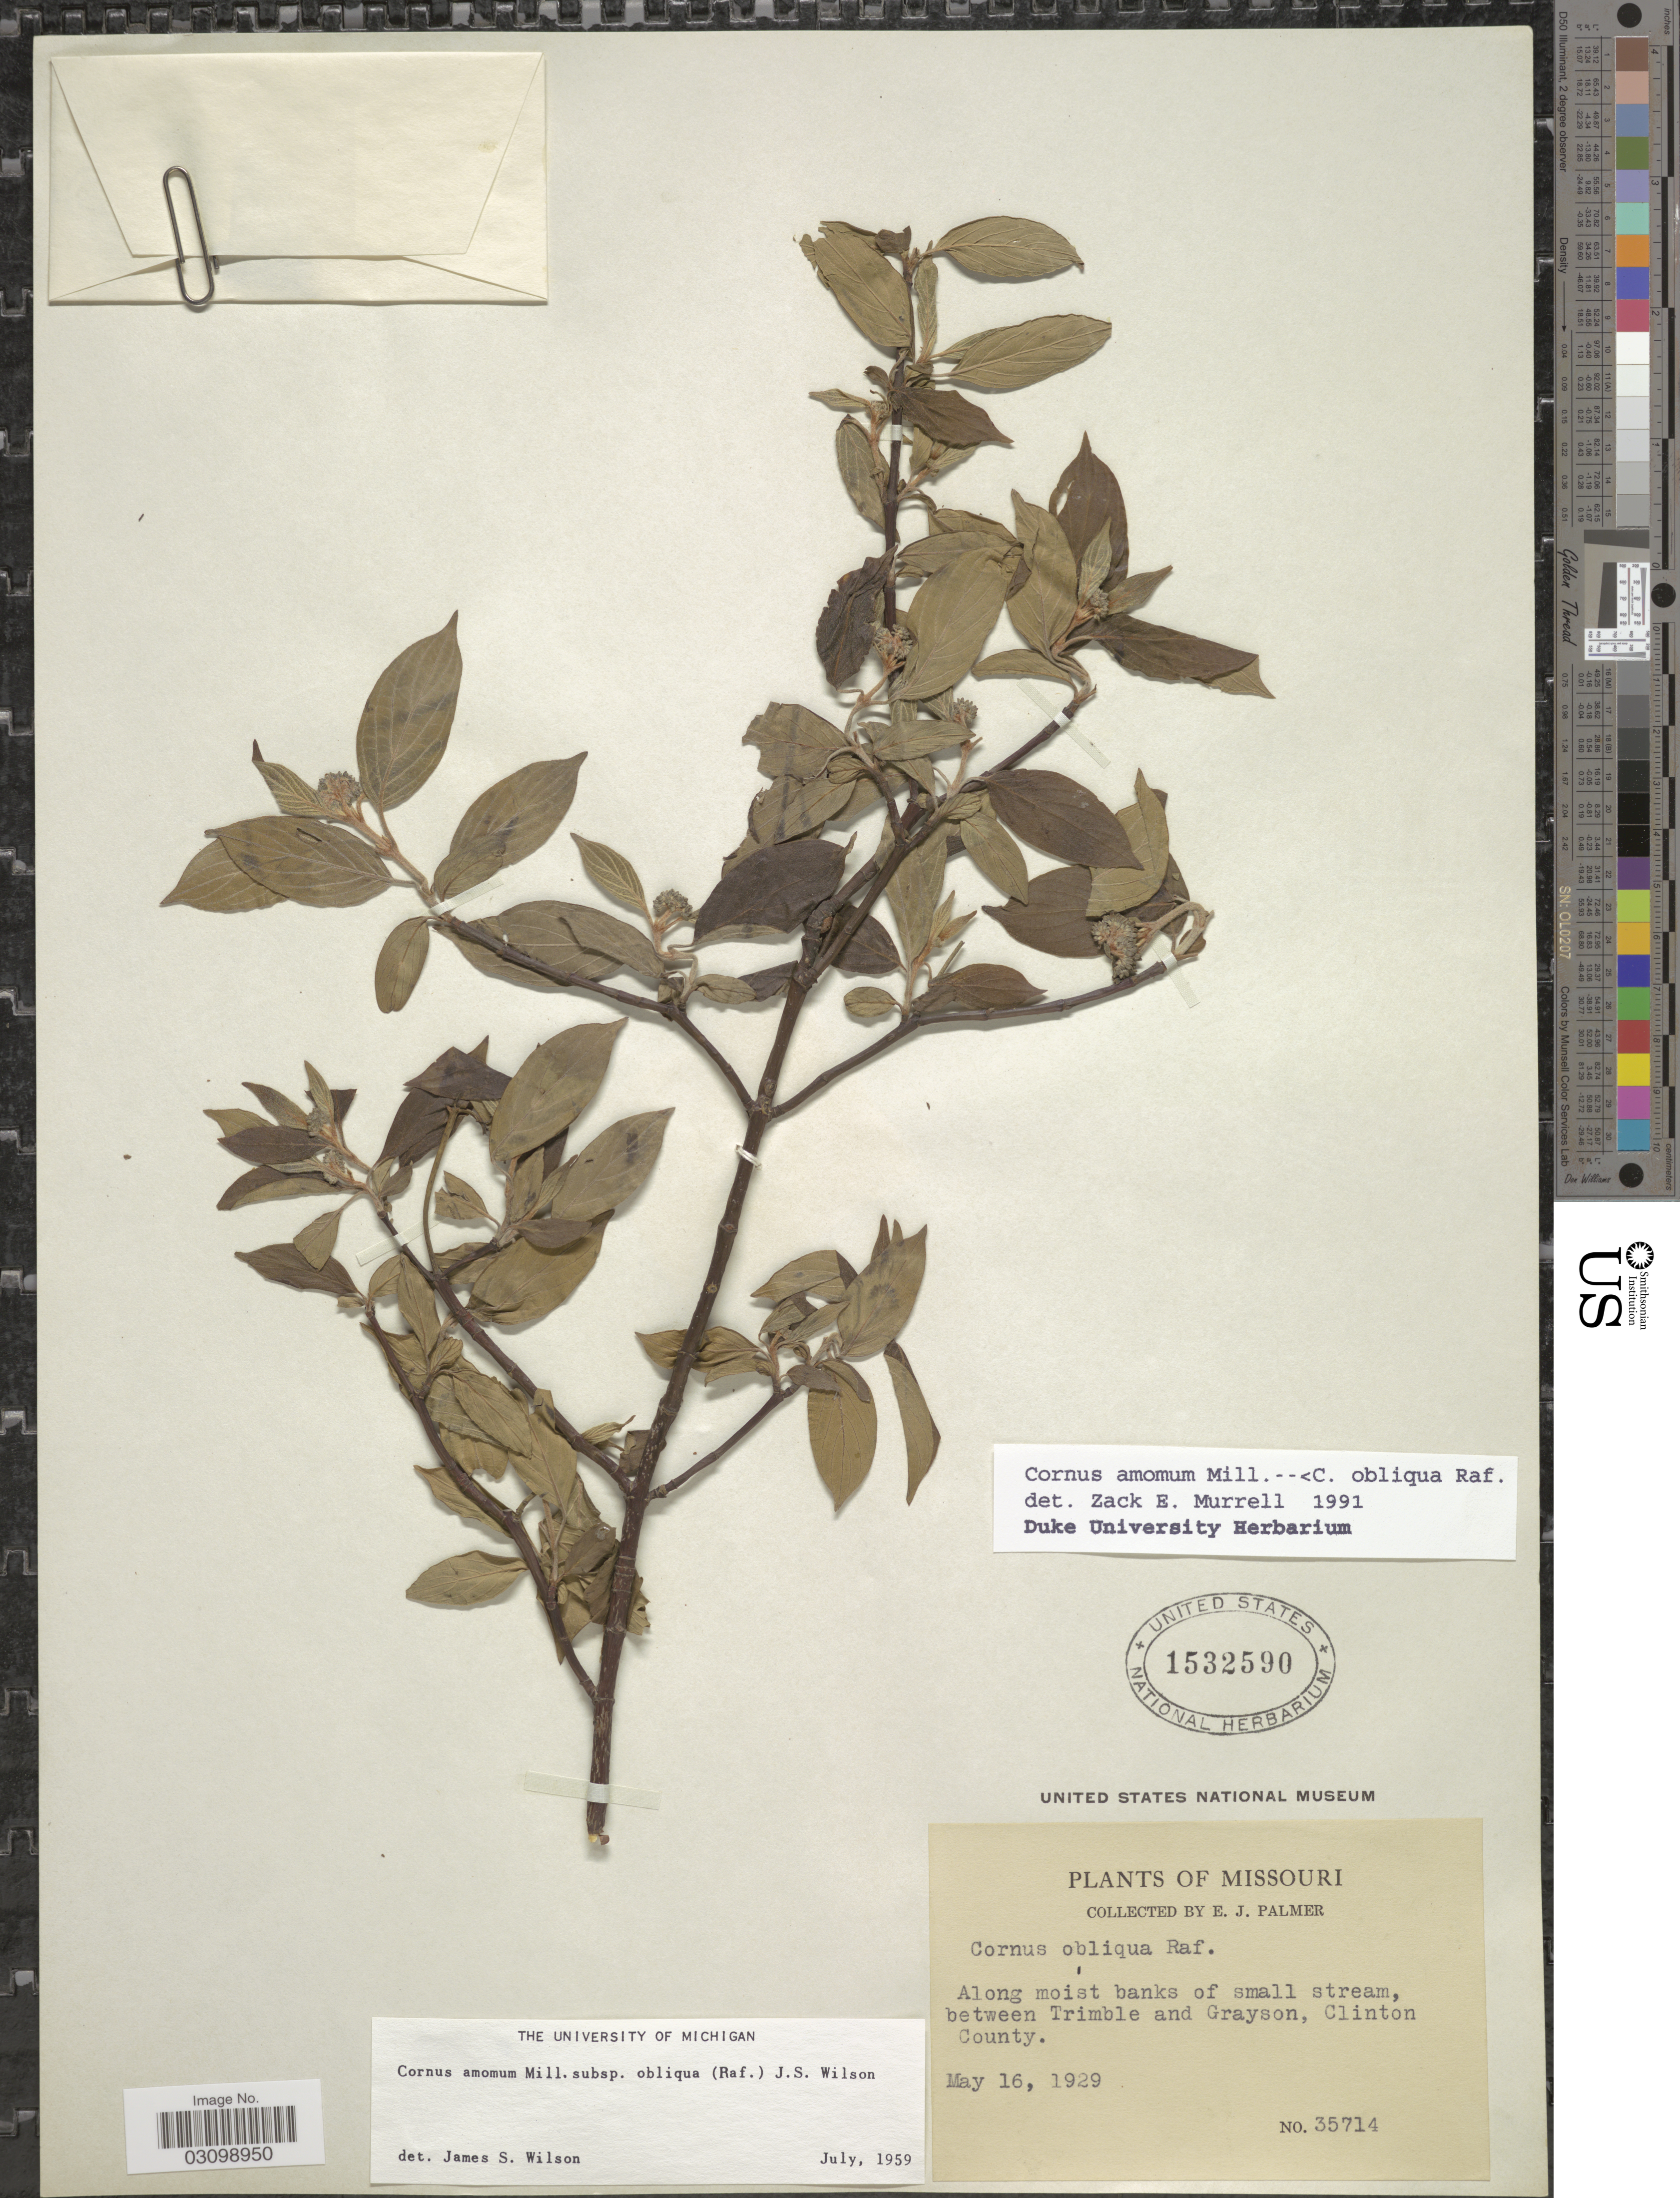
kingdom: Plantae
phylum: Tracheophyta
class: Magnoliopsida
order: Cornales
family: Cornaceae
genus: Cornus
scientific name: Cornus sp.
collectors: E. J. Palmer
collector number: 35714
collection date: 1929-05-16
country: United States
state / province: Missouri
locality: Along moist banks of small stream, between Trimble and Grayson, Clinton County.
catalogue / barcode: US 1532590